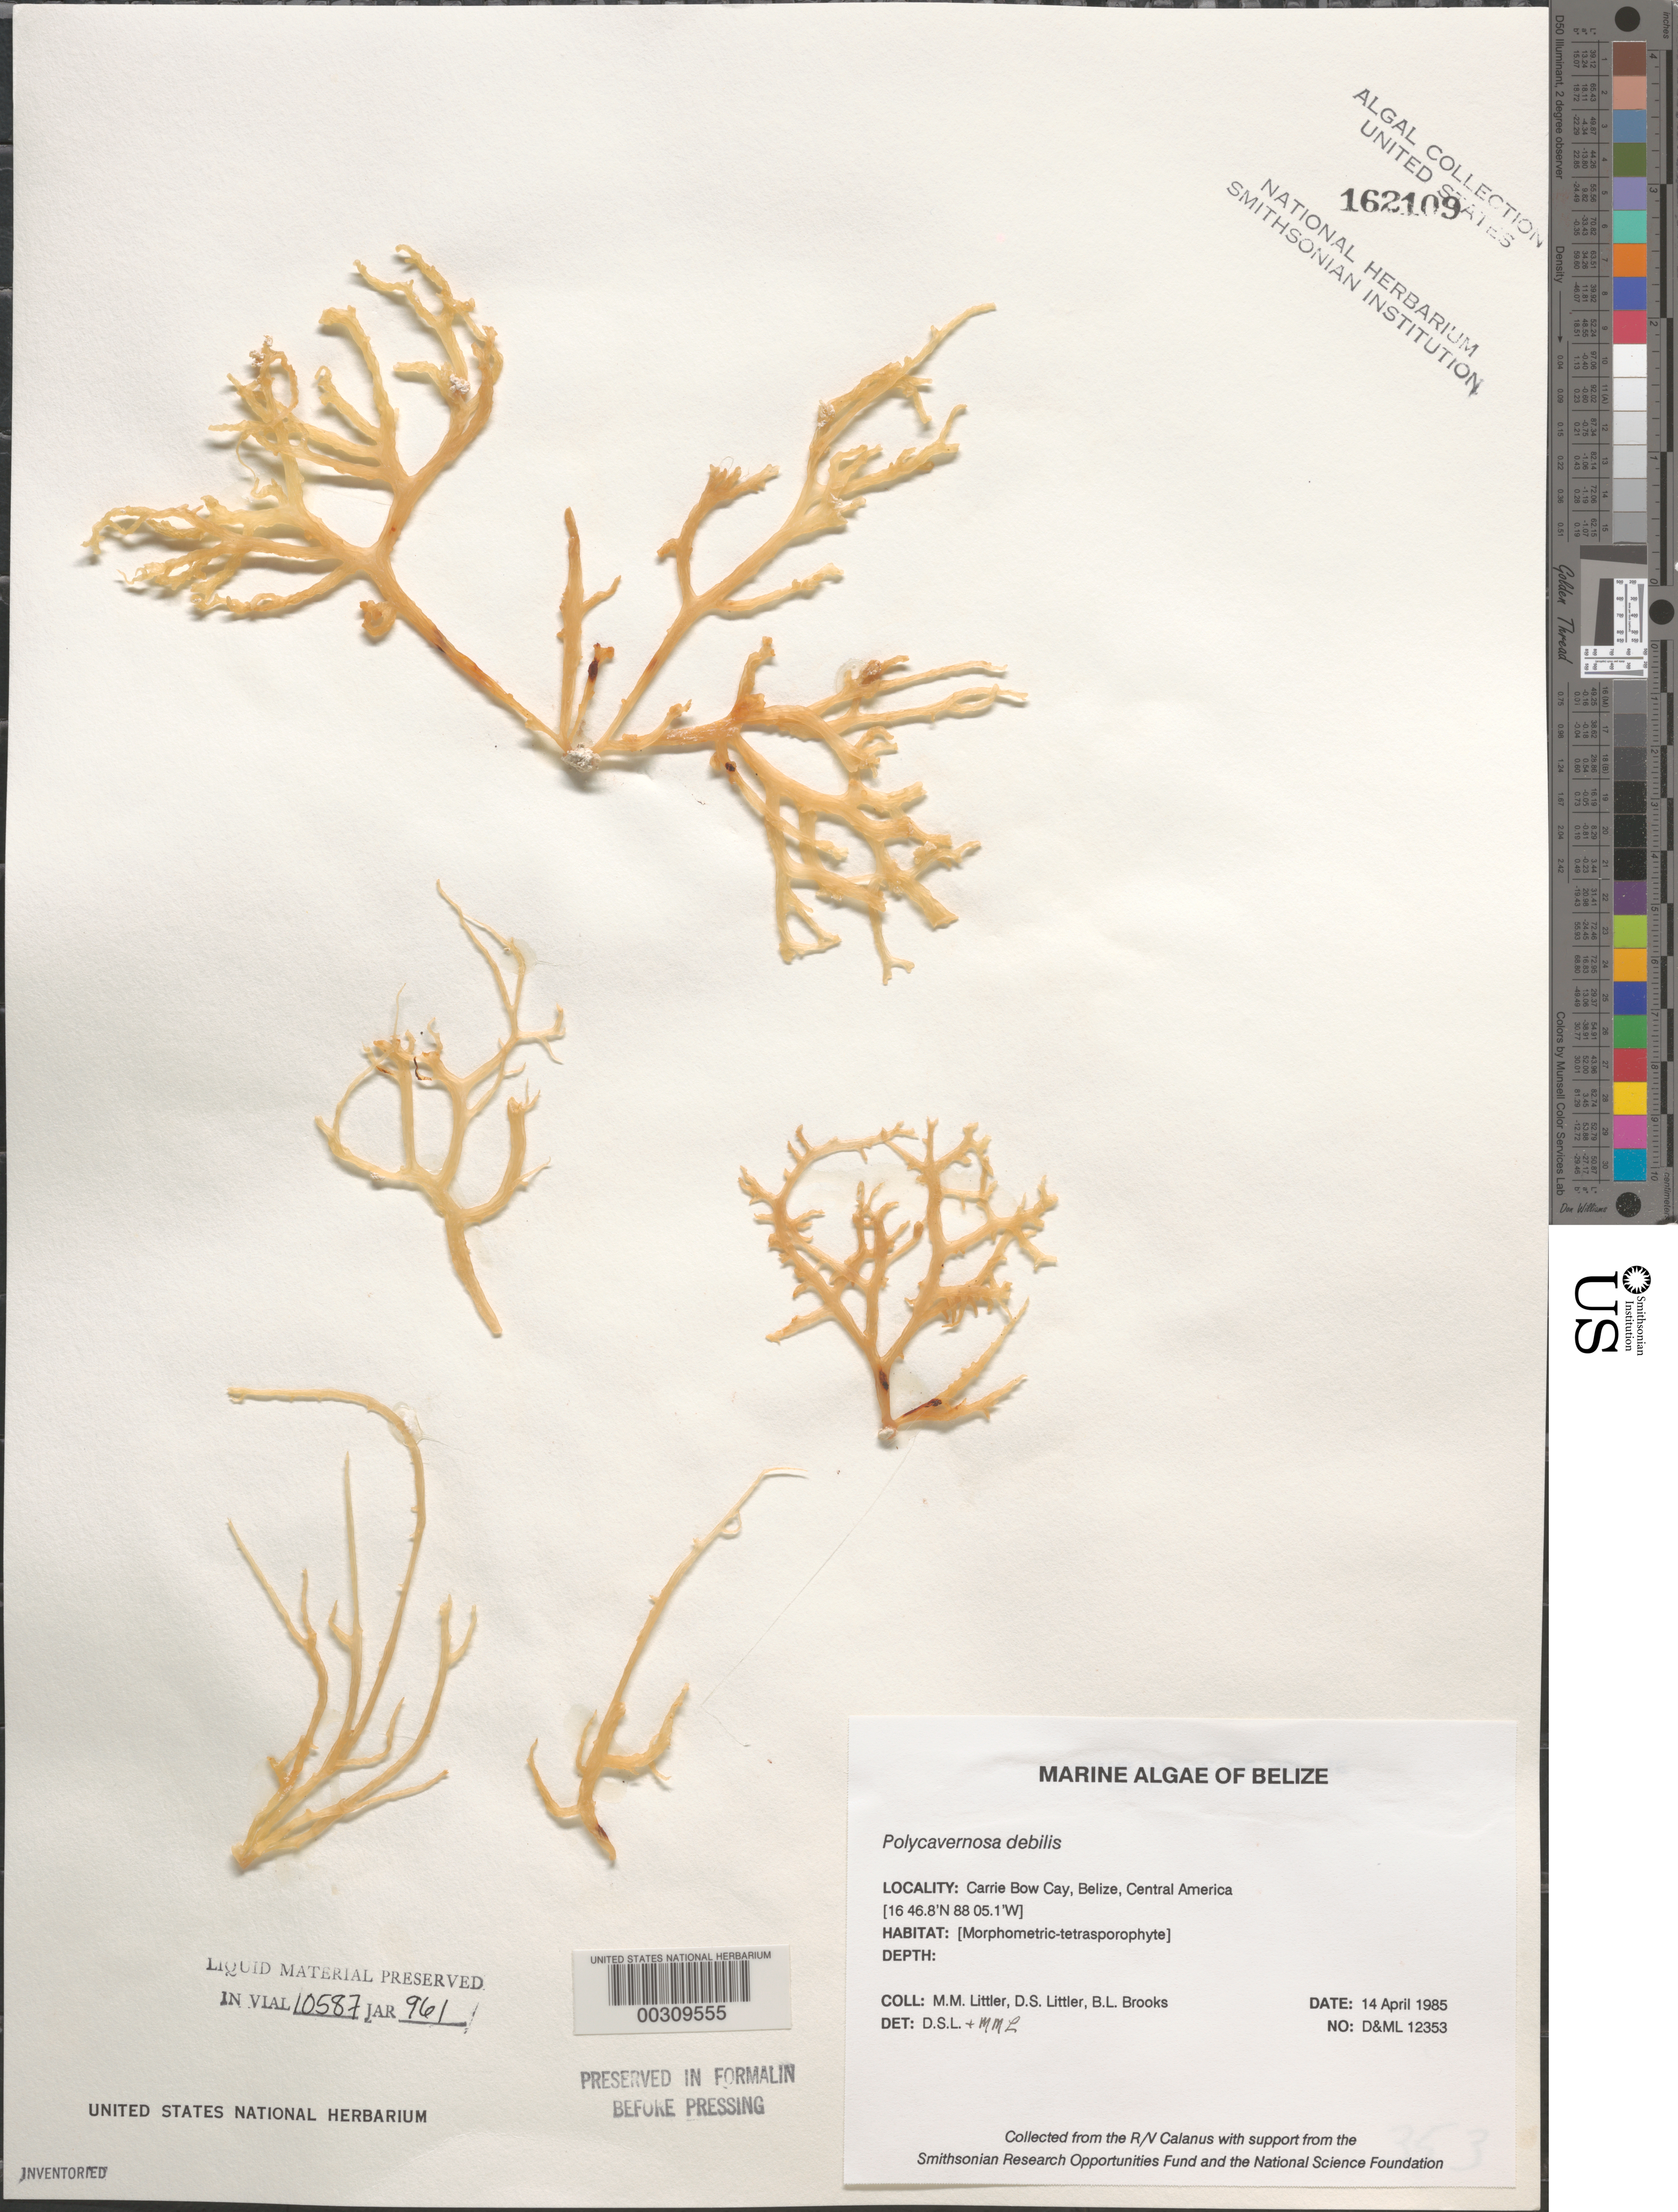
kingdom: Plantae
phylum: Rhodophyta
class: Florideophyceae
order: Gracilariales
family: Gracilariaceae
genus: Gracilaria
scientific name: Gracilaria debilis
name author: (Forssk.) Børgesen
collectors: M. M. Littler, D. S. Littler & B. Brooks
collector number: D&ML 12353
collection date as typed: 14 Apr 1985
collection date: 1985-04-14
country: Belize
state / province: Stann Creek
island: Carrie Bow Cay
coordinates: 16 46.8' N, 88 05.1' W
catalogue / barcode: US 162109